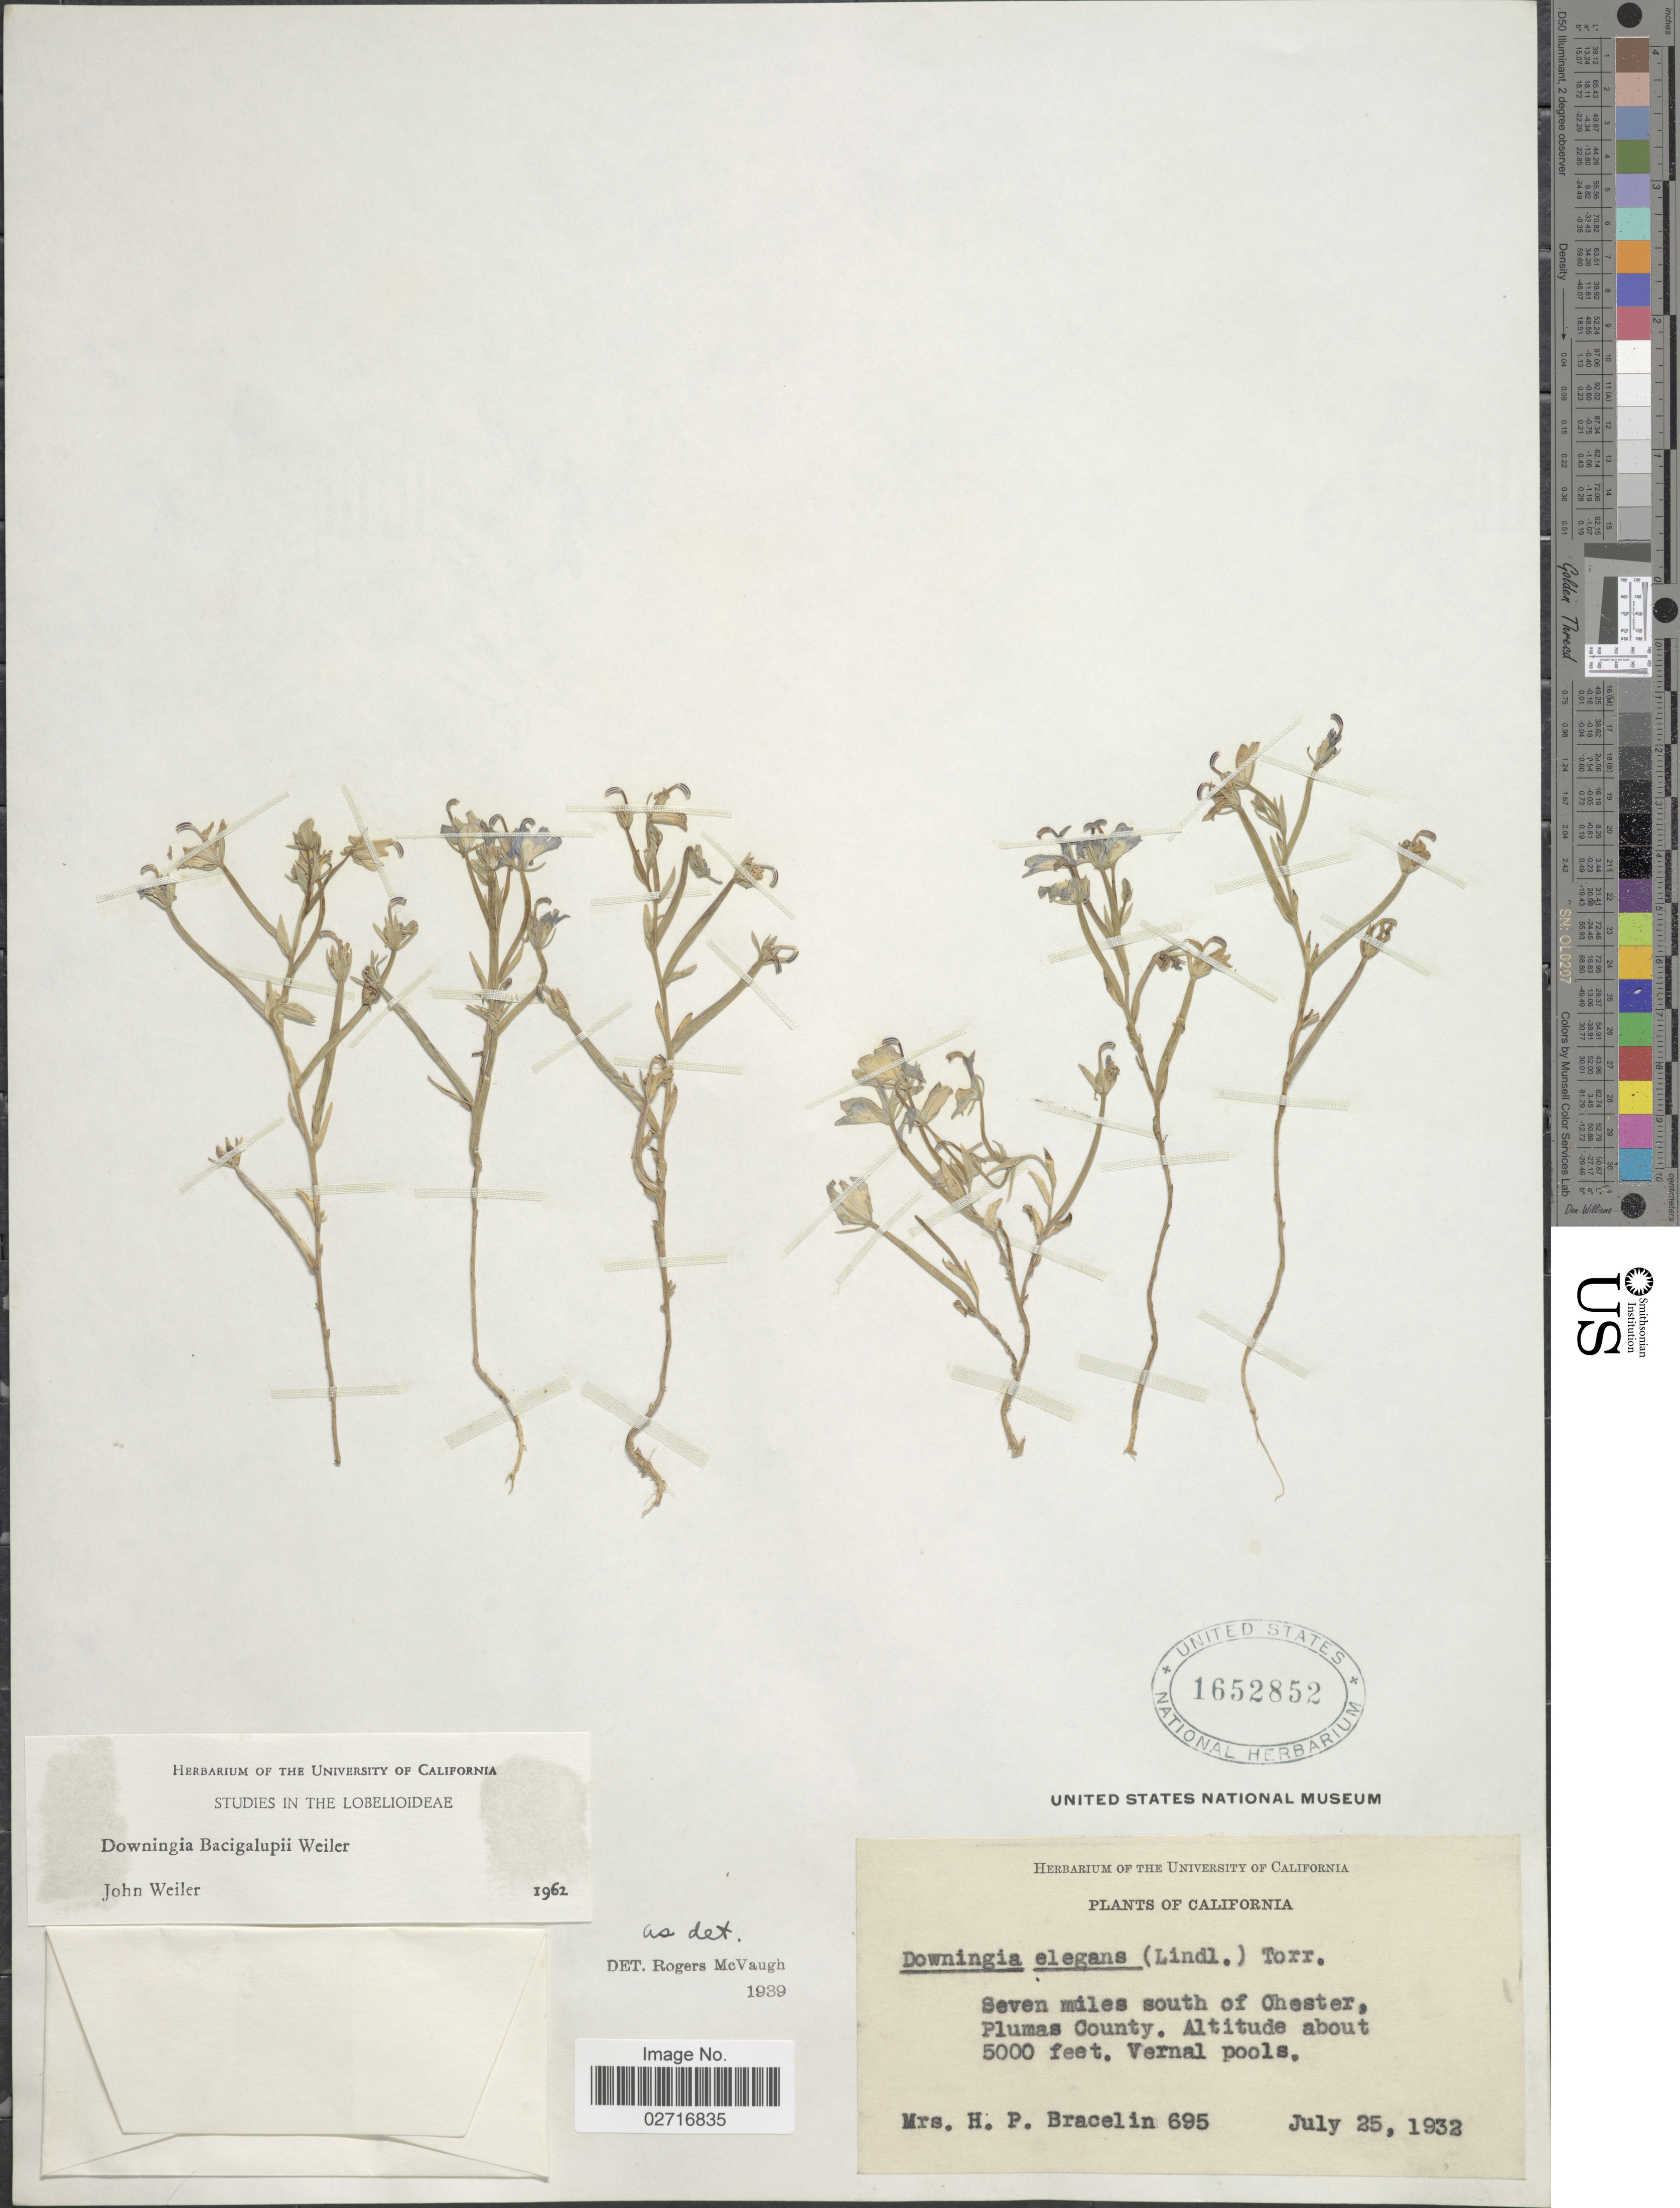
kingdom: Plantae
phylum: Tracheophyta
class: Magnoliopsida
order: Asterales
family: Campanulaceae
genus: Downingia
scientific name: Downingia bacigalupii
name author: Weiler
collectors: H. Bracelin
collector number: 695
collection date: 1932-07-25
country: United States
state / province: California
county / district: Plumas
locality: Seven miles south of Chester, Plumas County, Vernal pools.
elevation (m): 1524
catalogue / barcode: US 1652852